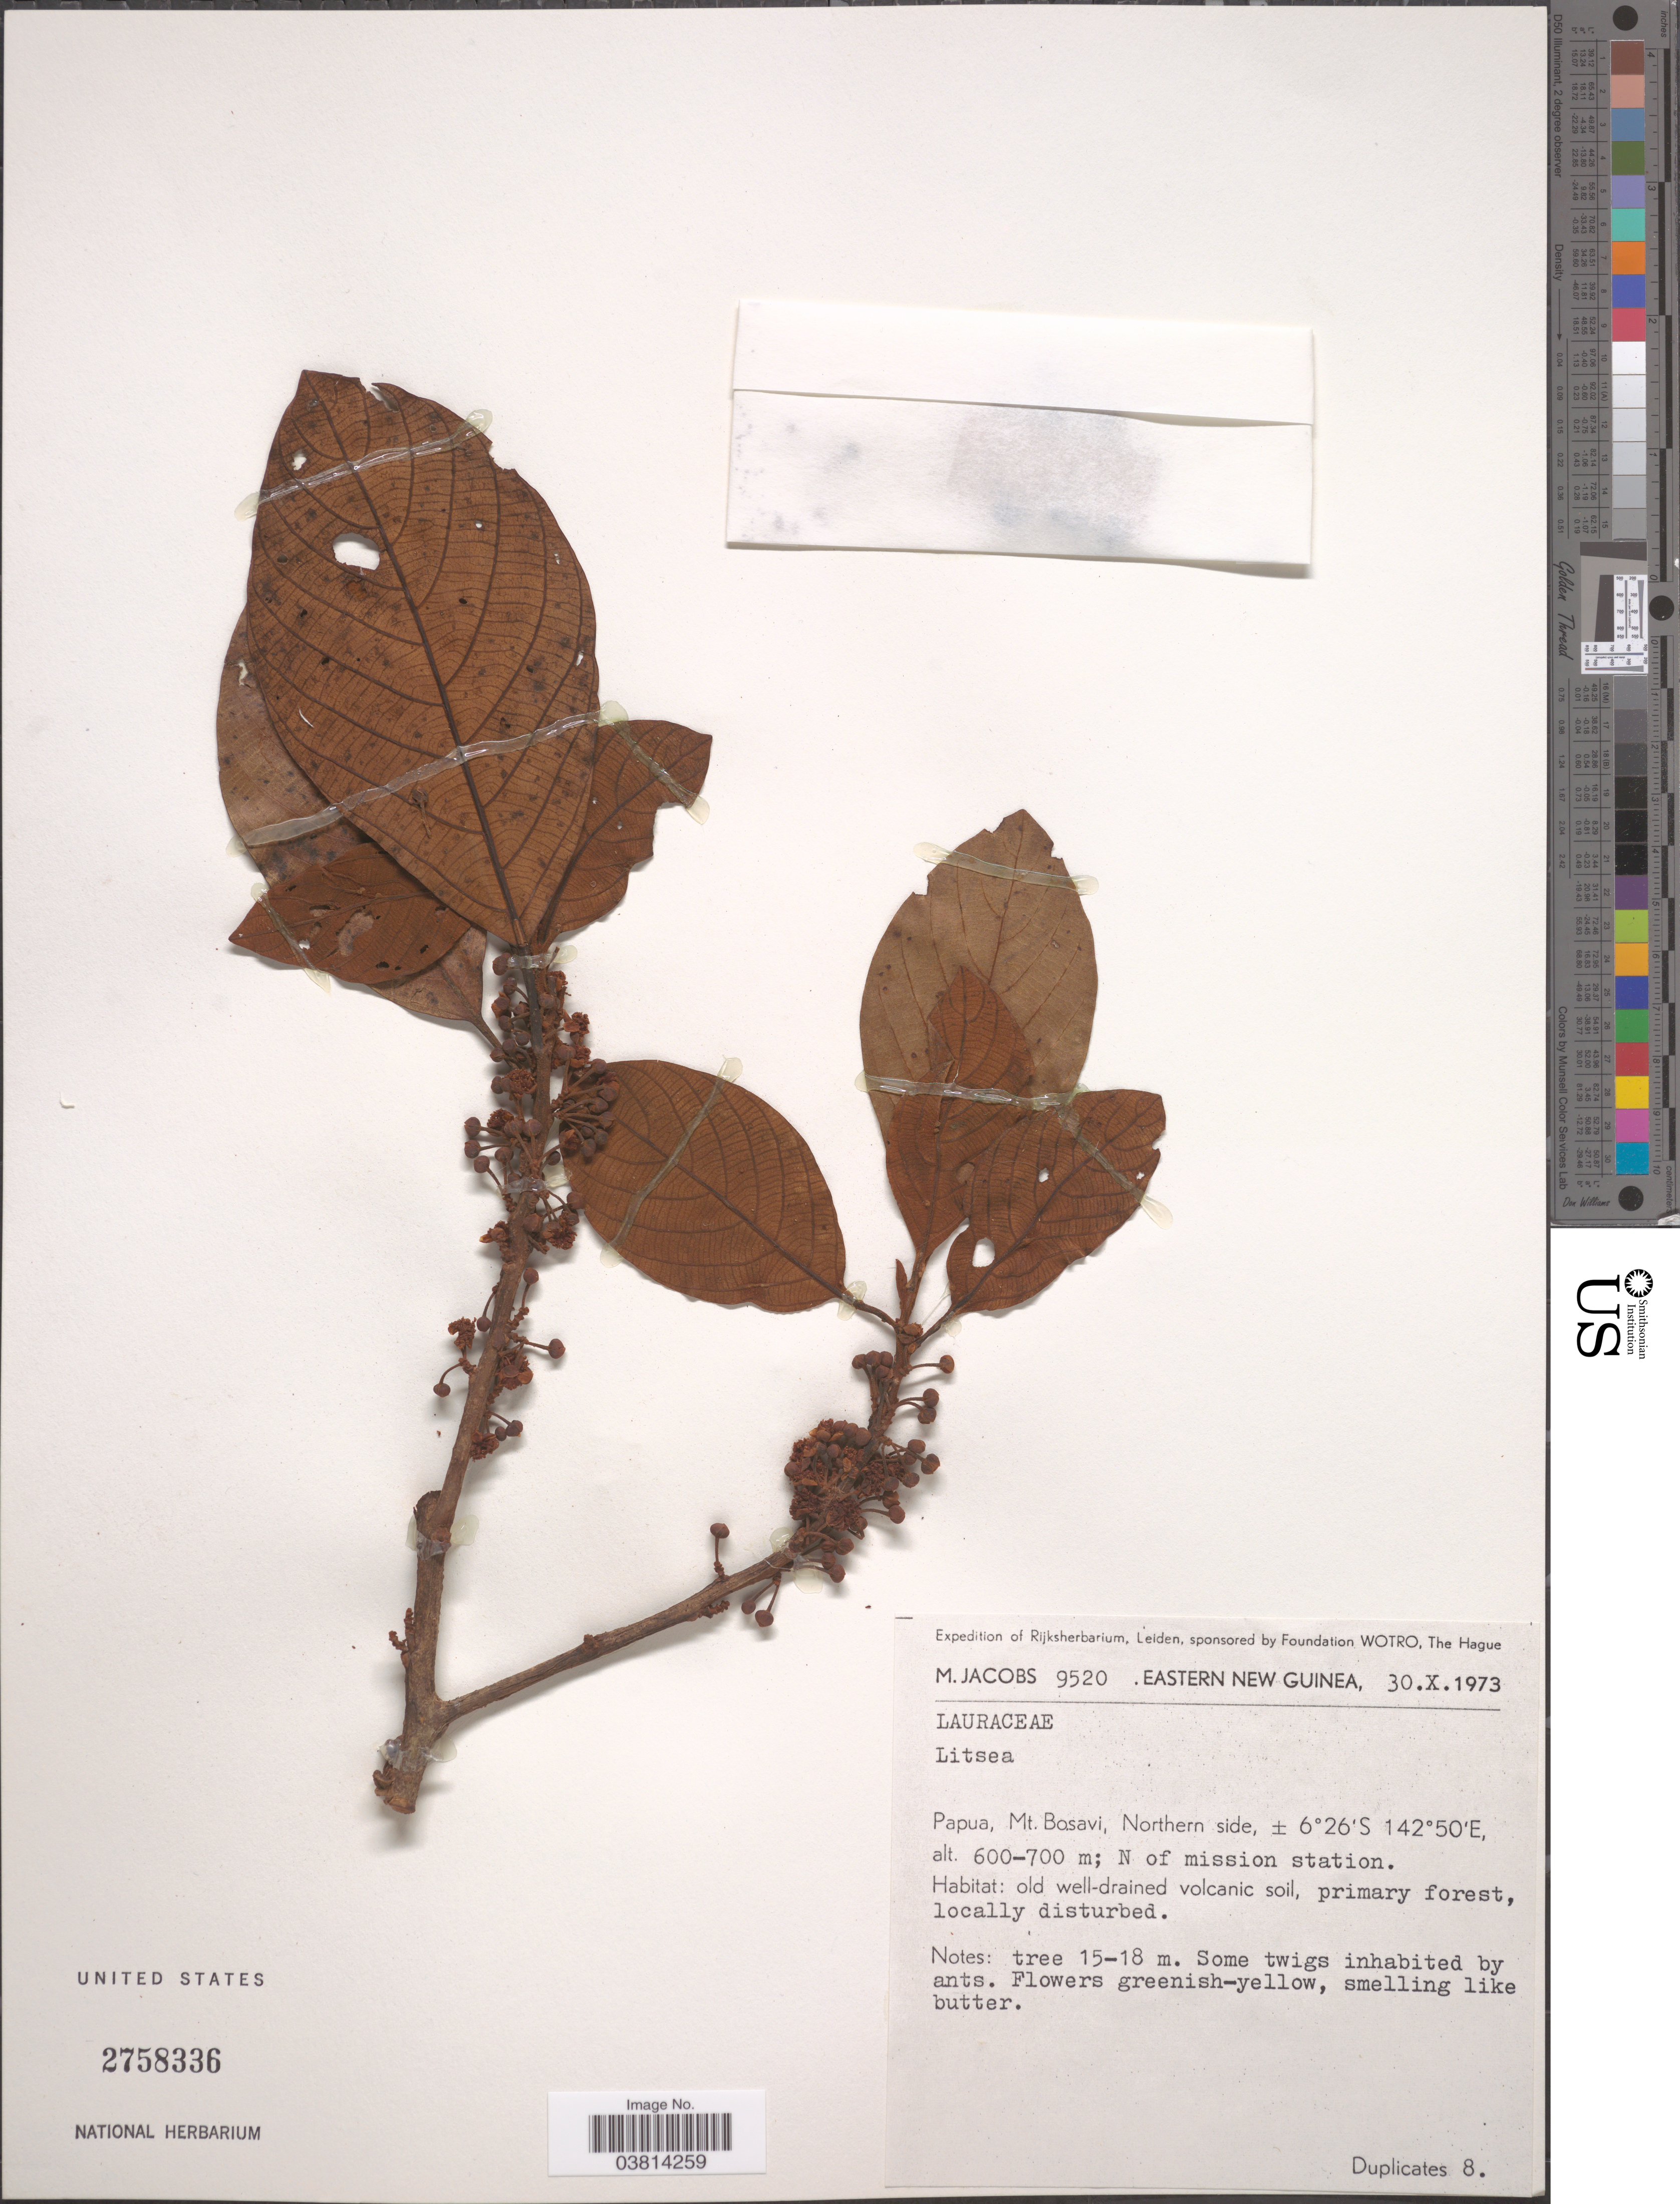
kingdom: Plantae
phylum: Tracheophyta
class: Magnoliopsida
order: Laurales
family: Lauraceae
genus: Litsea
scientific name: Litsea sp.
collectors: M. Jacobs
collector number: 9520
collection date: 1973-10-30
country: Papua New Guinea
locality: Eastern New Guinea. Papua, Mt. Bosavi, Northern side; N of mission station.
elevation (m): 600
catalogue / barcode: US 2758336